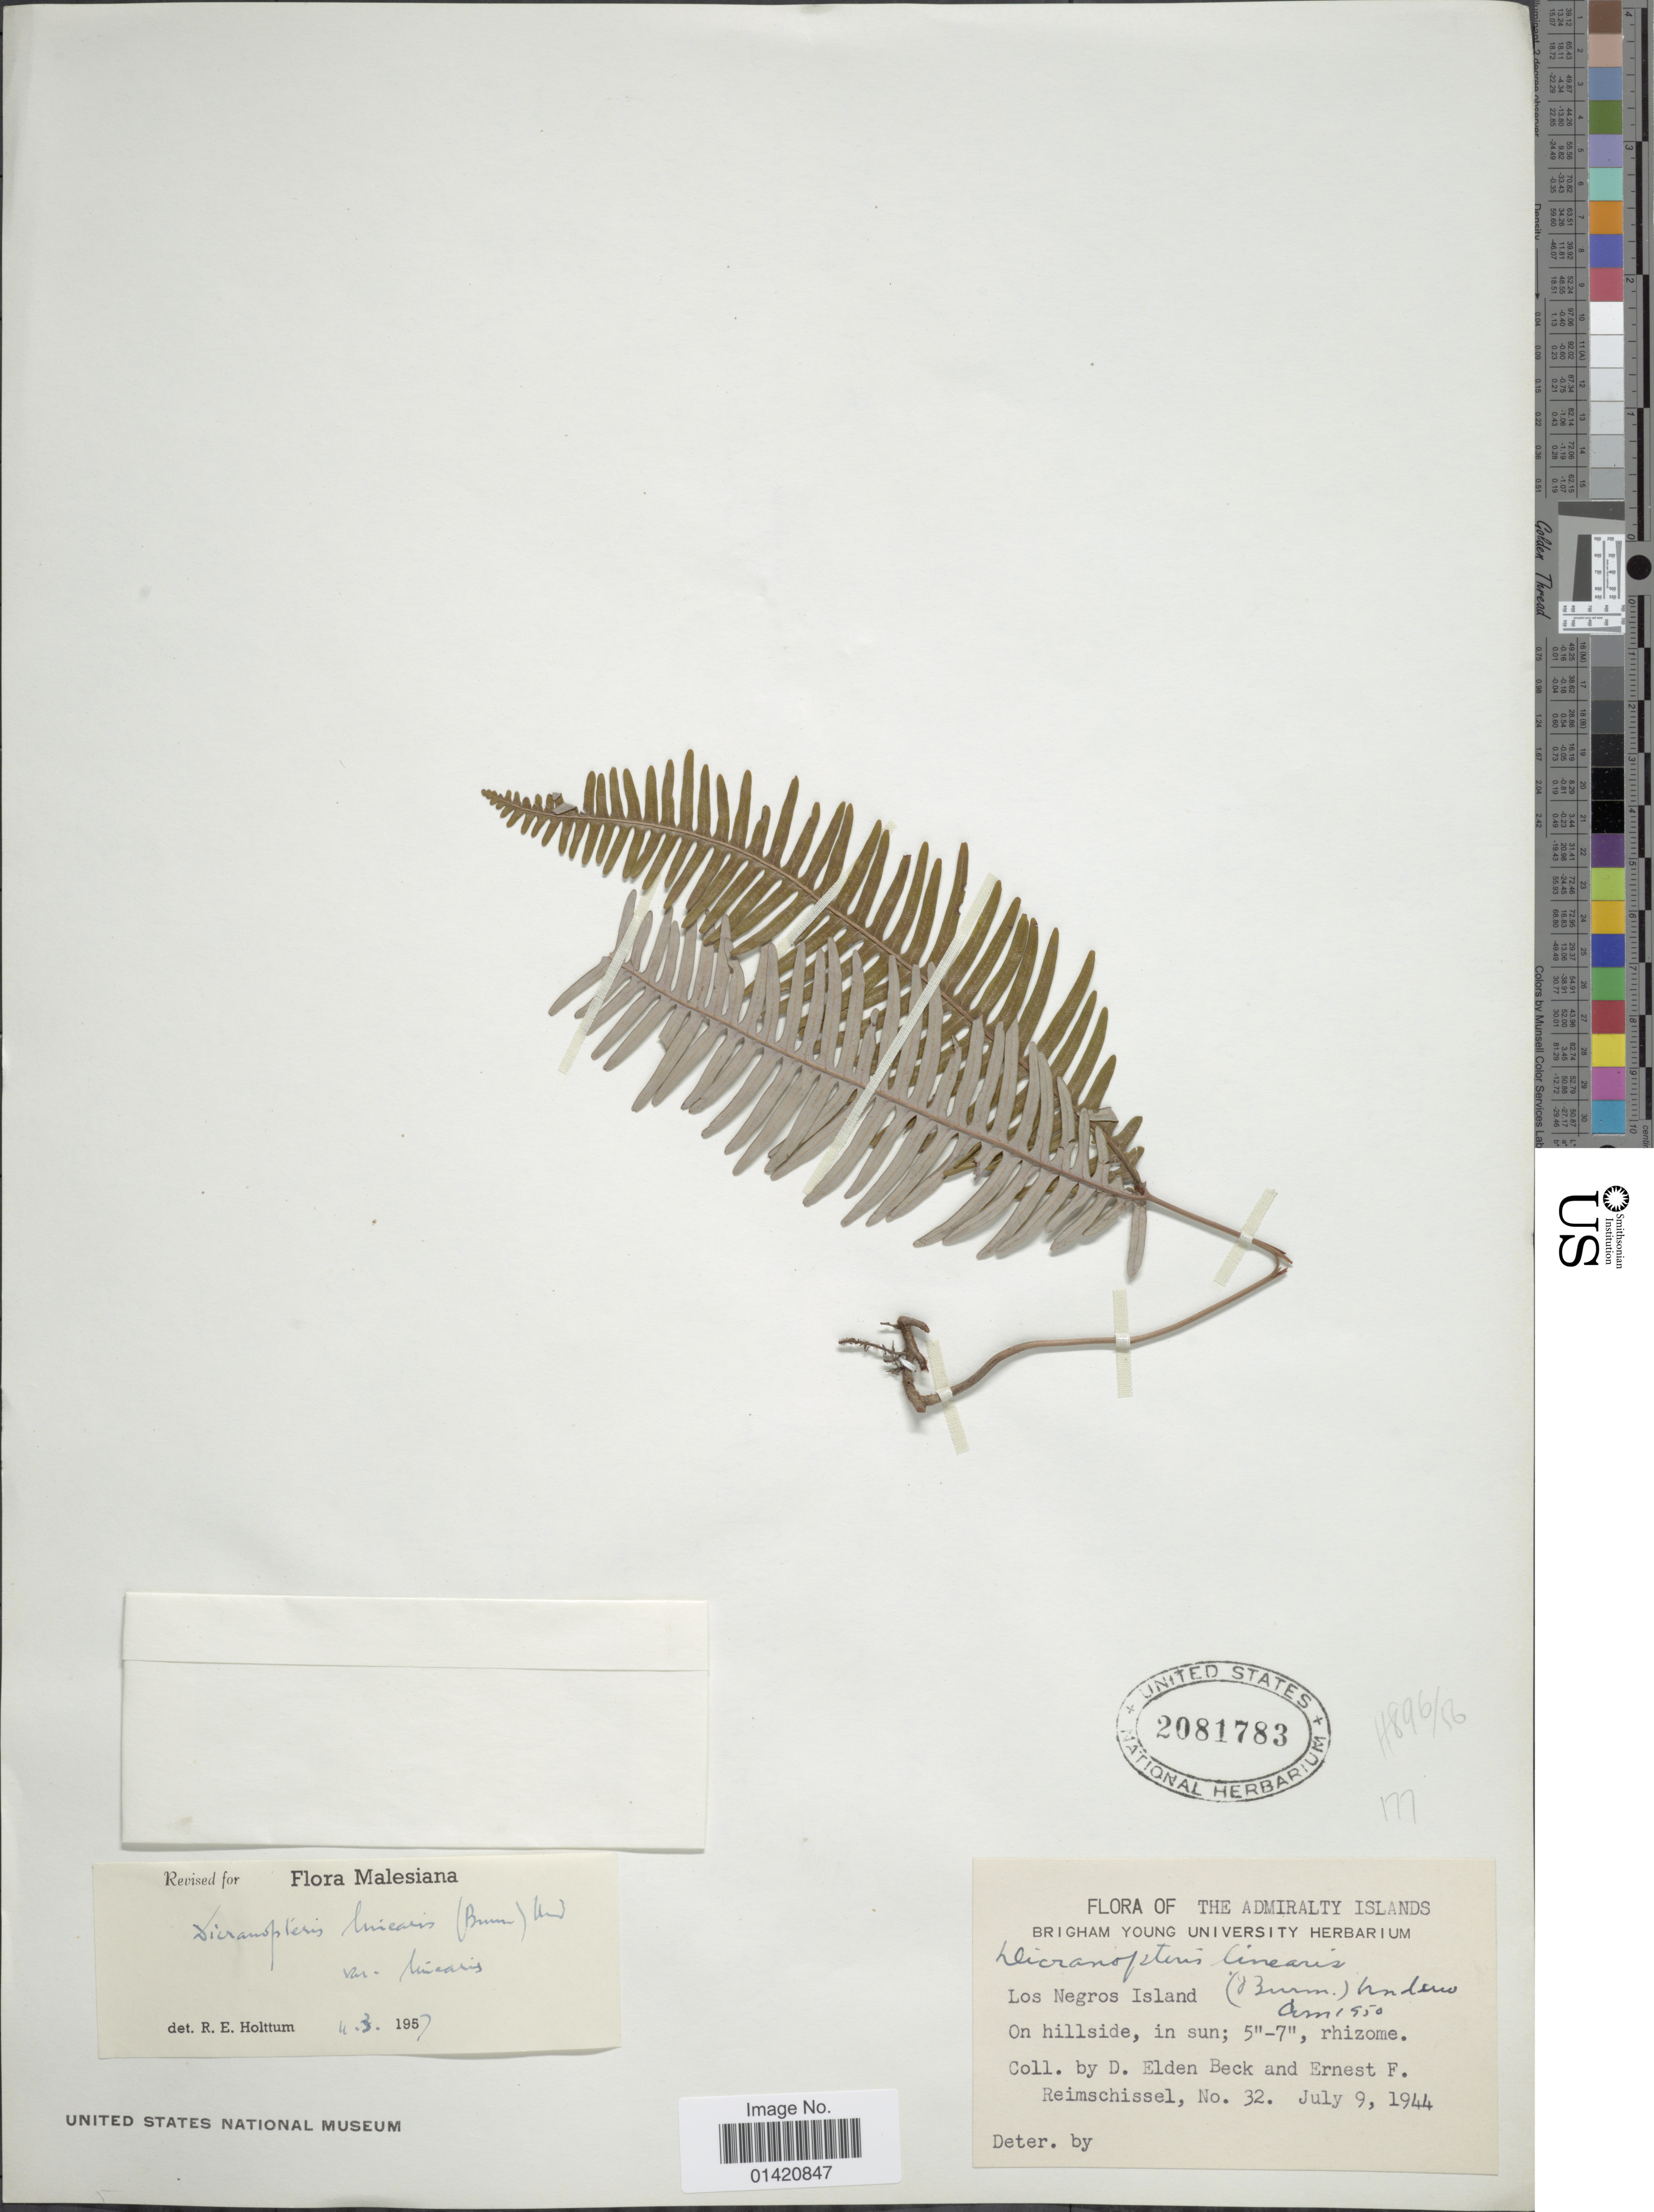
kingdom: Plantae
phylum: Tracheophyta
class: Polypodiopsida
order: Gleicheniales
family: Gleicheniaceae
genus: Dicranopteris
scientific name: Dicranopteris linearis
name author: (Burm. f.) Underw.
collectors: E.D. Beck & E. Reimschiissel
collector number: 32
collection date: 1944-07-09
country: Papua New Guinea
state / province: Manus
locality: The Admiralty Islands, Los Negros Island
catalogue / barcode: US 2081783